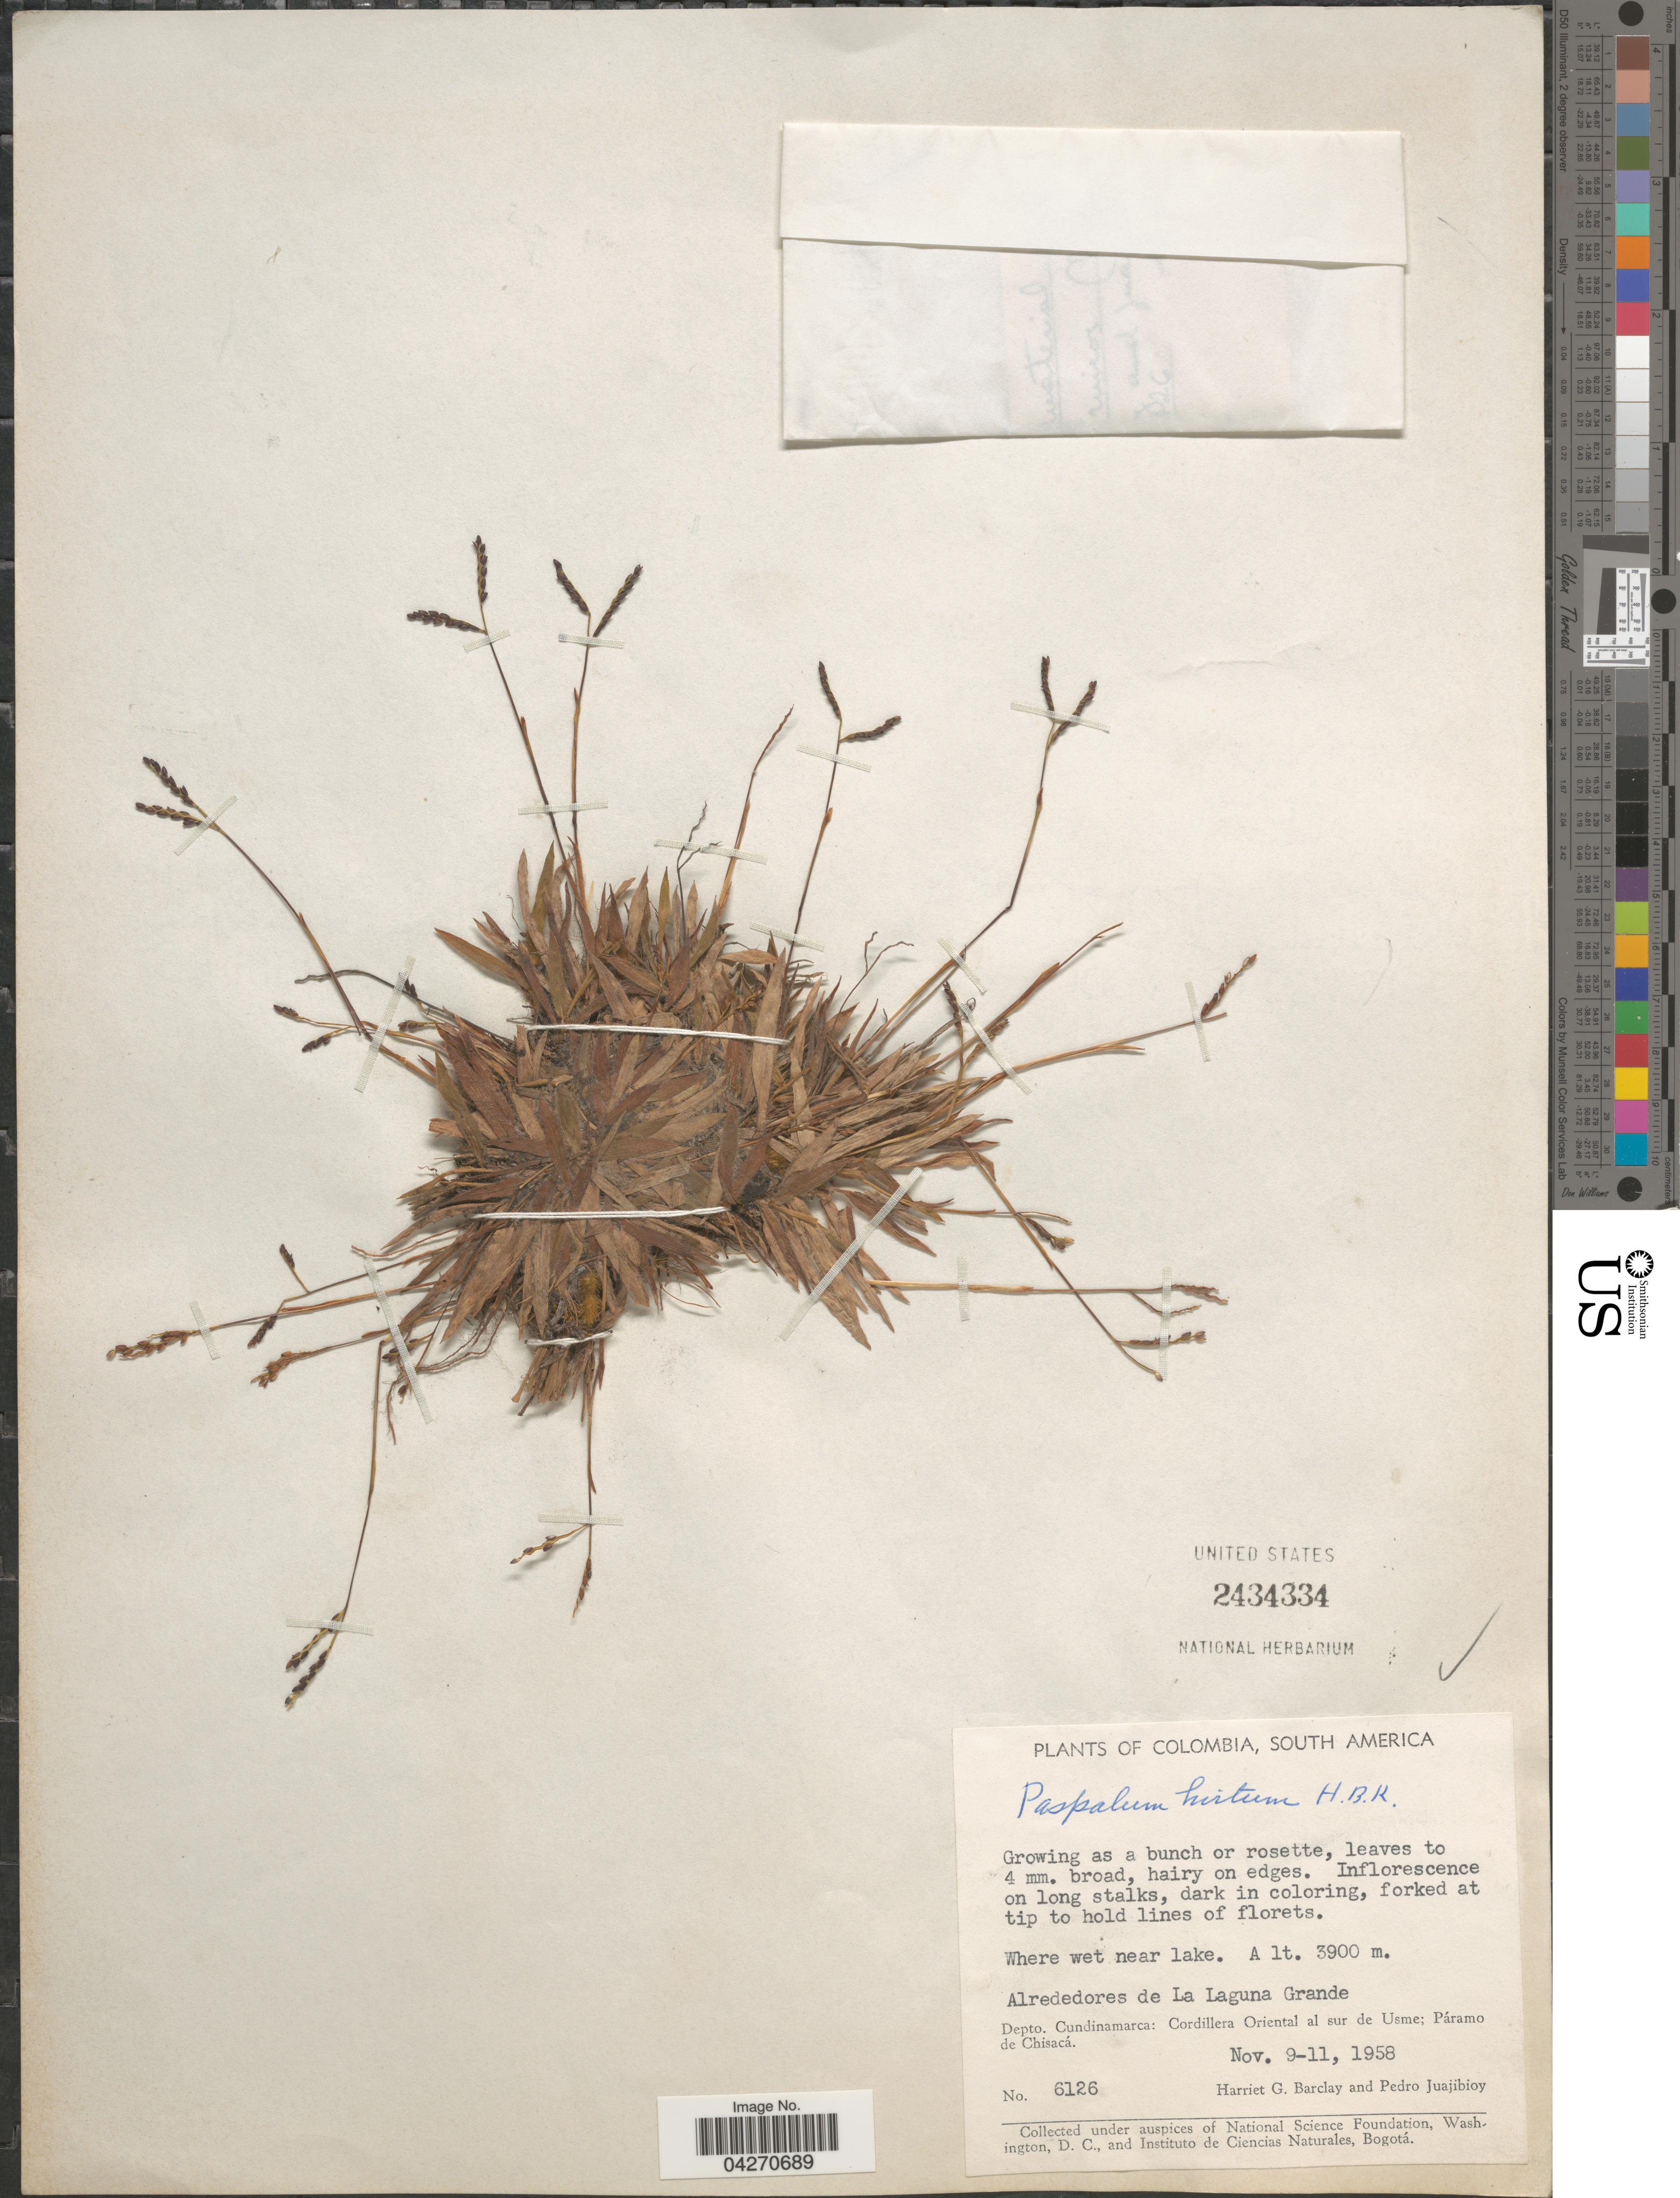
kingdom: Plantae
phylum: Tracheophyta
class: Liliopsida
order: Poales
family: Poaceae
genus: Paspalum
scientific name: Paspalum hirtum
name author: Kunth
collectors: H. G. Barclay & P. Juajibioy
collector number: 6126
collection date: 1958-11-09/1958-11-11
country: Colombia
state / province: Cundinamarca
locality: Where wet near lake. Alrededores de La Laguna Grande. Depto. Cundinamarca: Cordillera Oriental al sur de Usme; Páramo de Chisacá.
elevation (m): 3900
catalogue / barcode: US 2434334